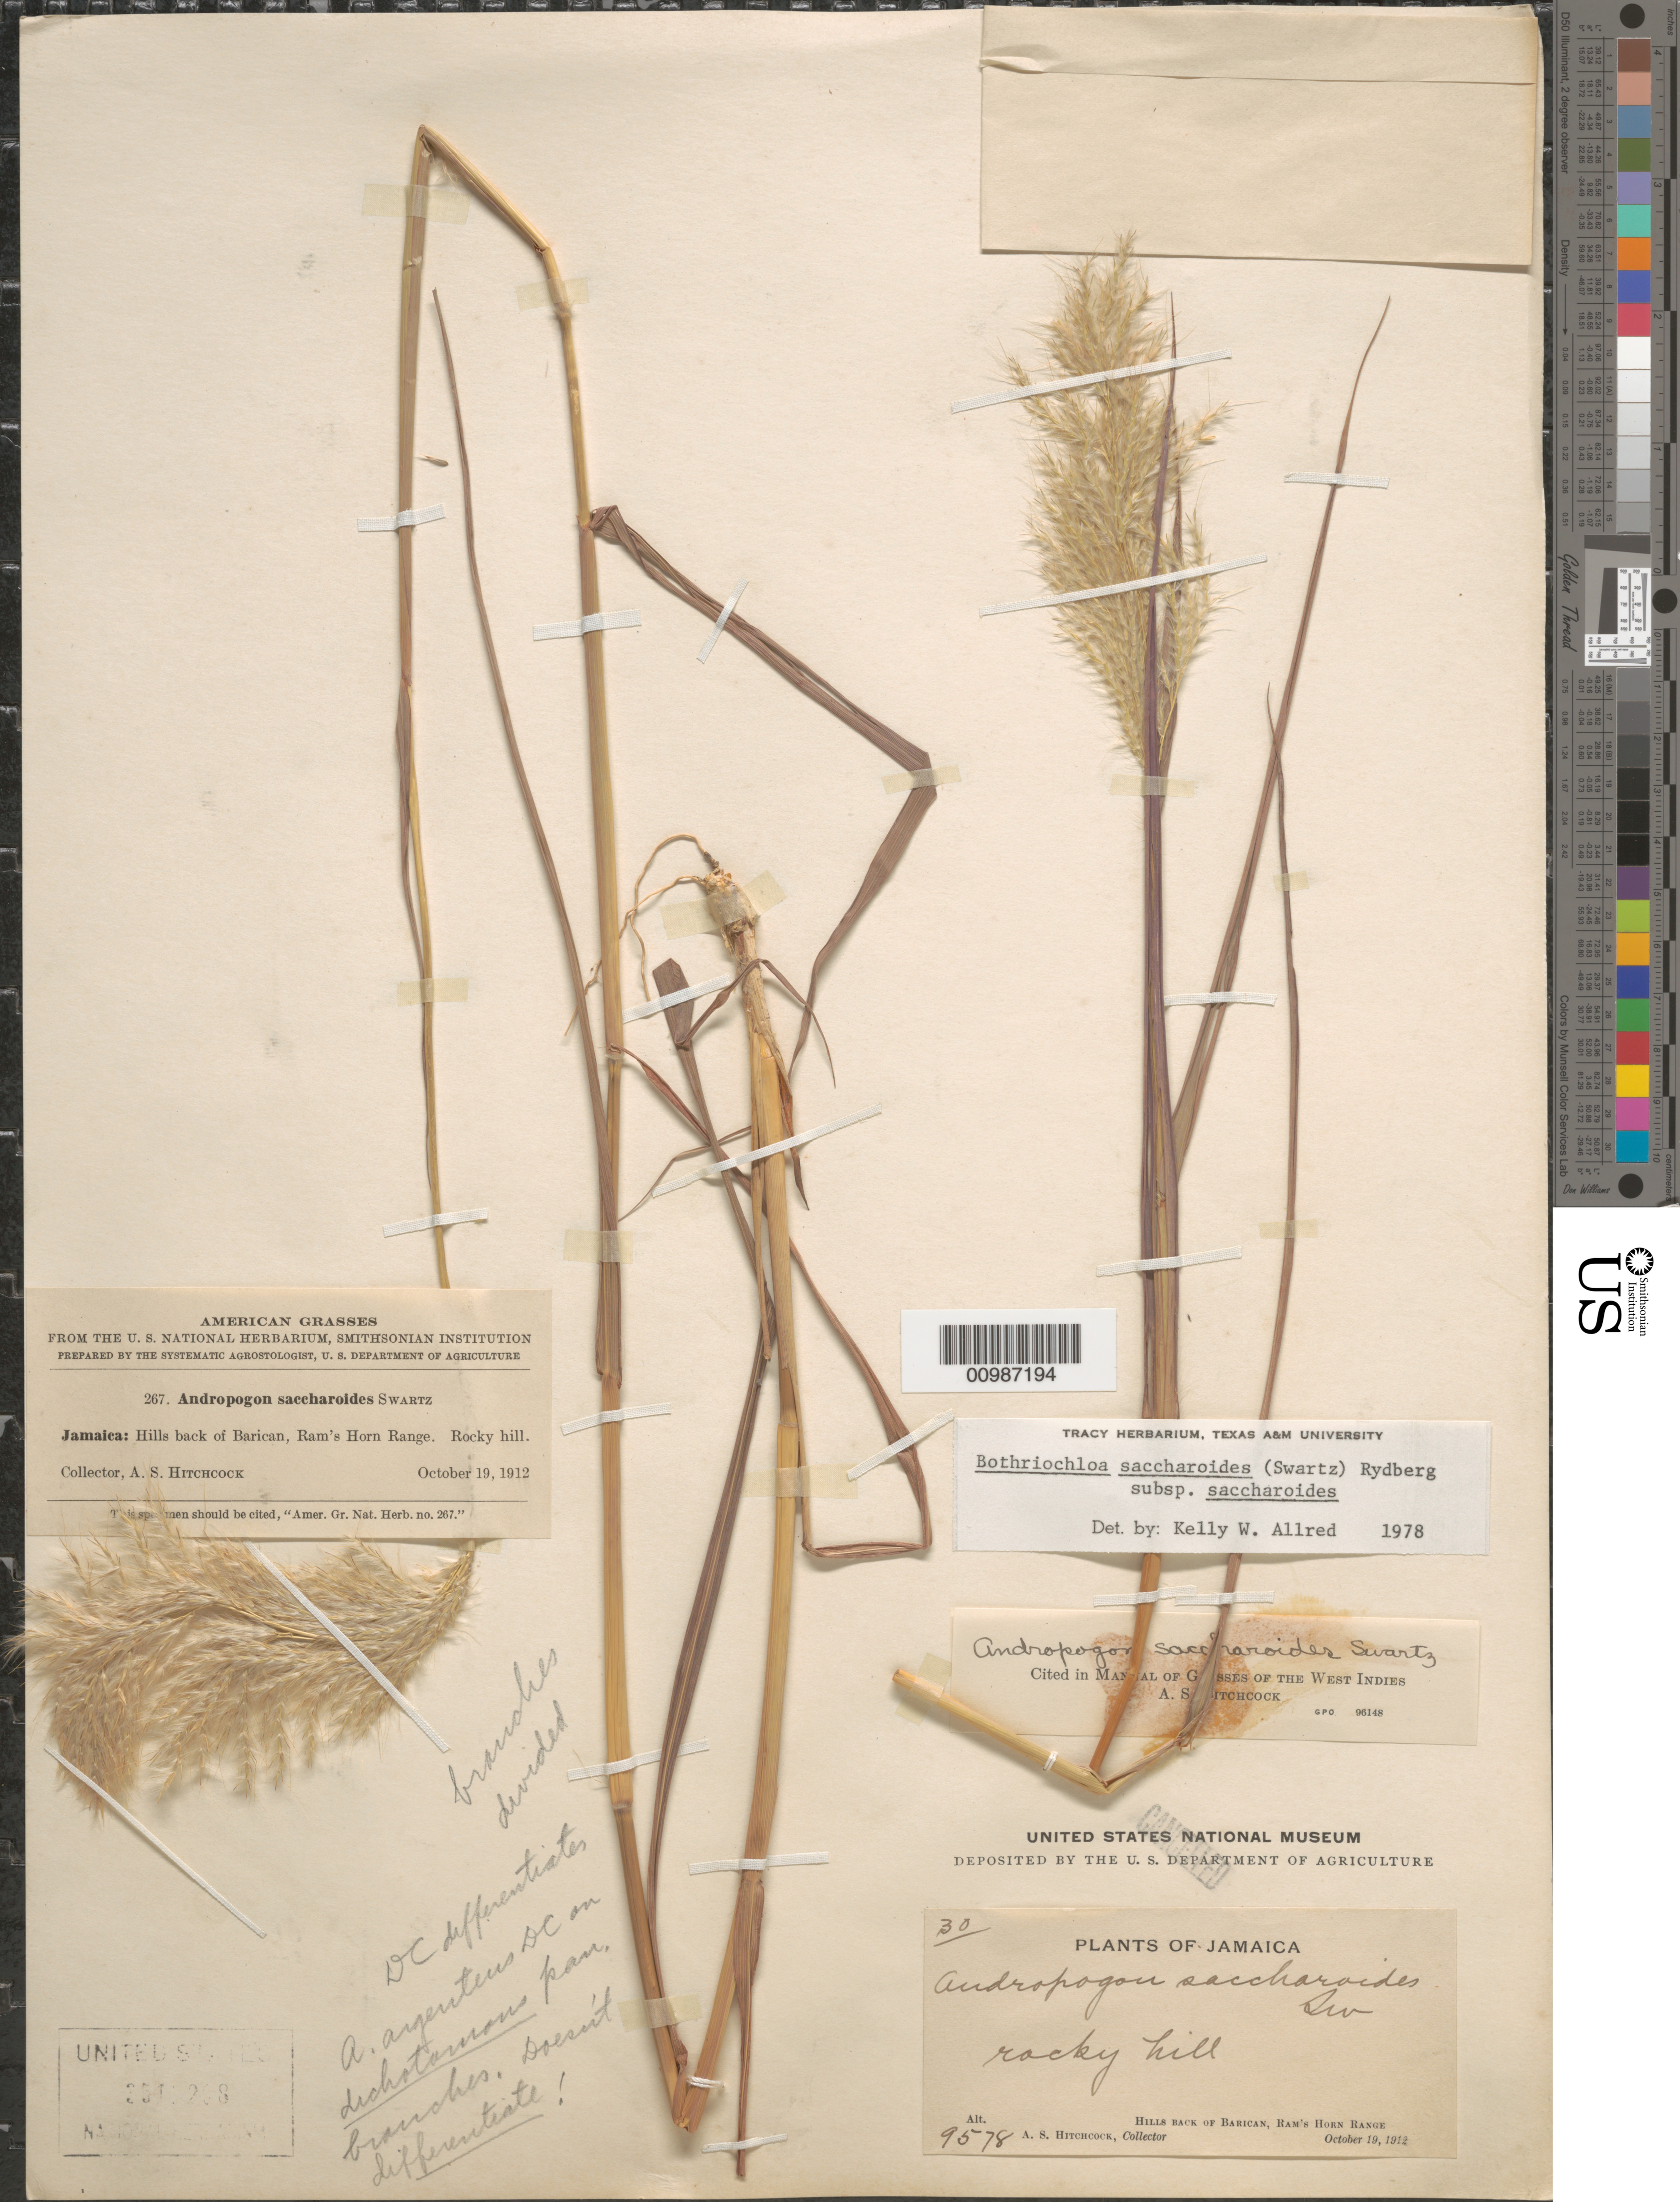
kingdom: Plantae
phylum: Tracheophyta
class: Liliopsida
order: Poales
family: Poaceae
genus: Andropogon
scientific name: Andropogon saccharoides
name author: Sw.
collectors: A. S. Hitchcock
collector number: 9578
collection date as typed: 19 Oct 1912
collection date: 1912-10-19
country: Jamaica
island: Jamaica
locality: Hills back of Barbican, Ram's Horn Range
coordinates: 0 N, 0 E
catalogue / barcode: US 3511298